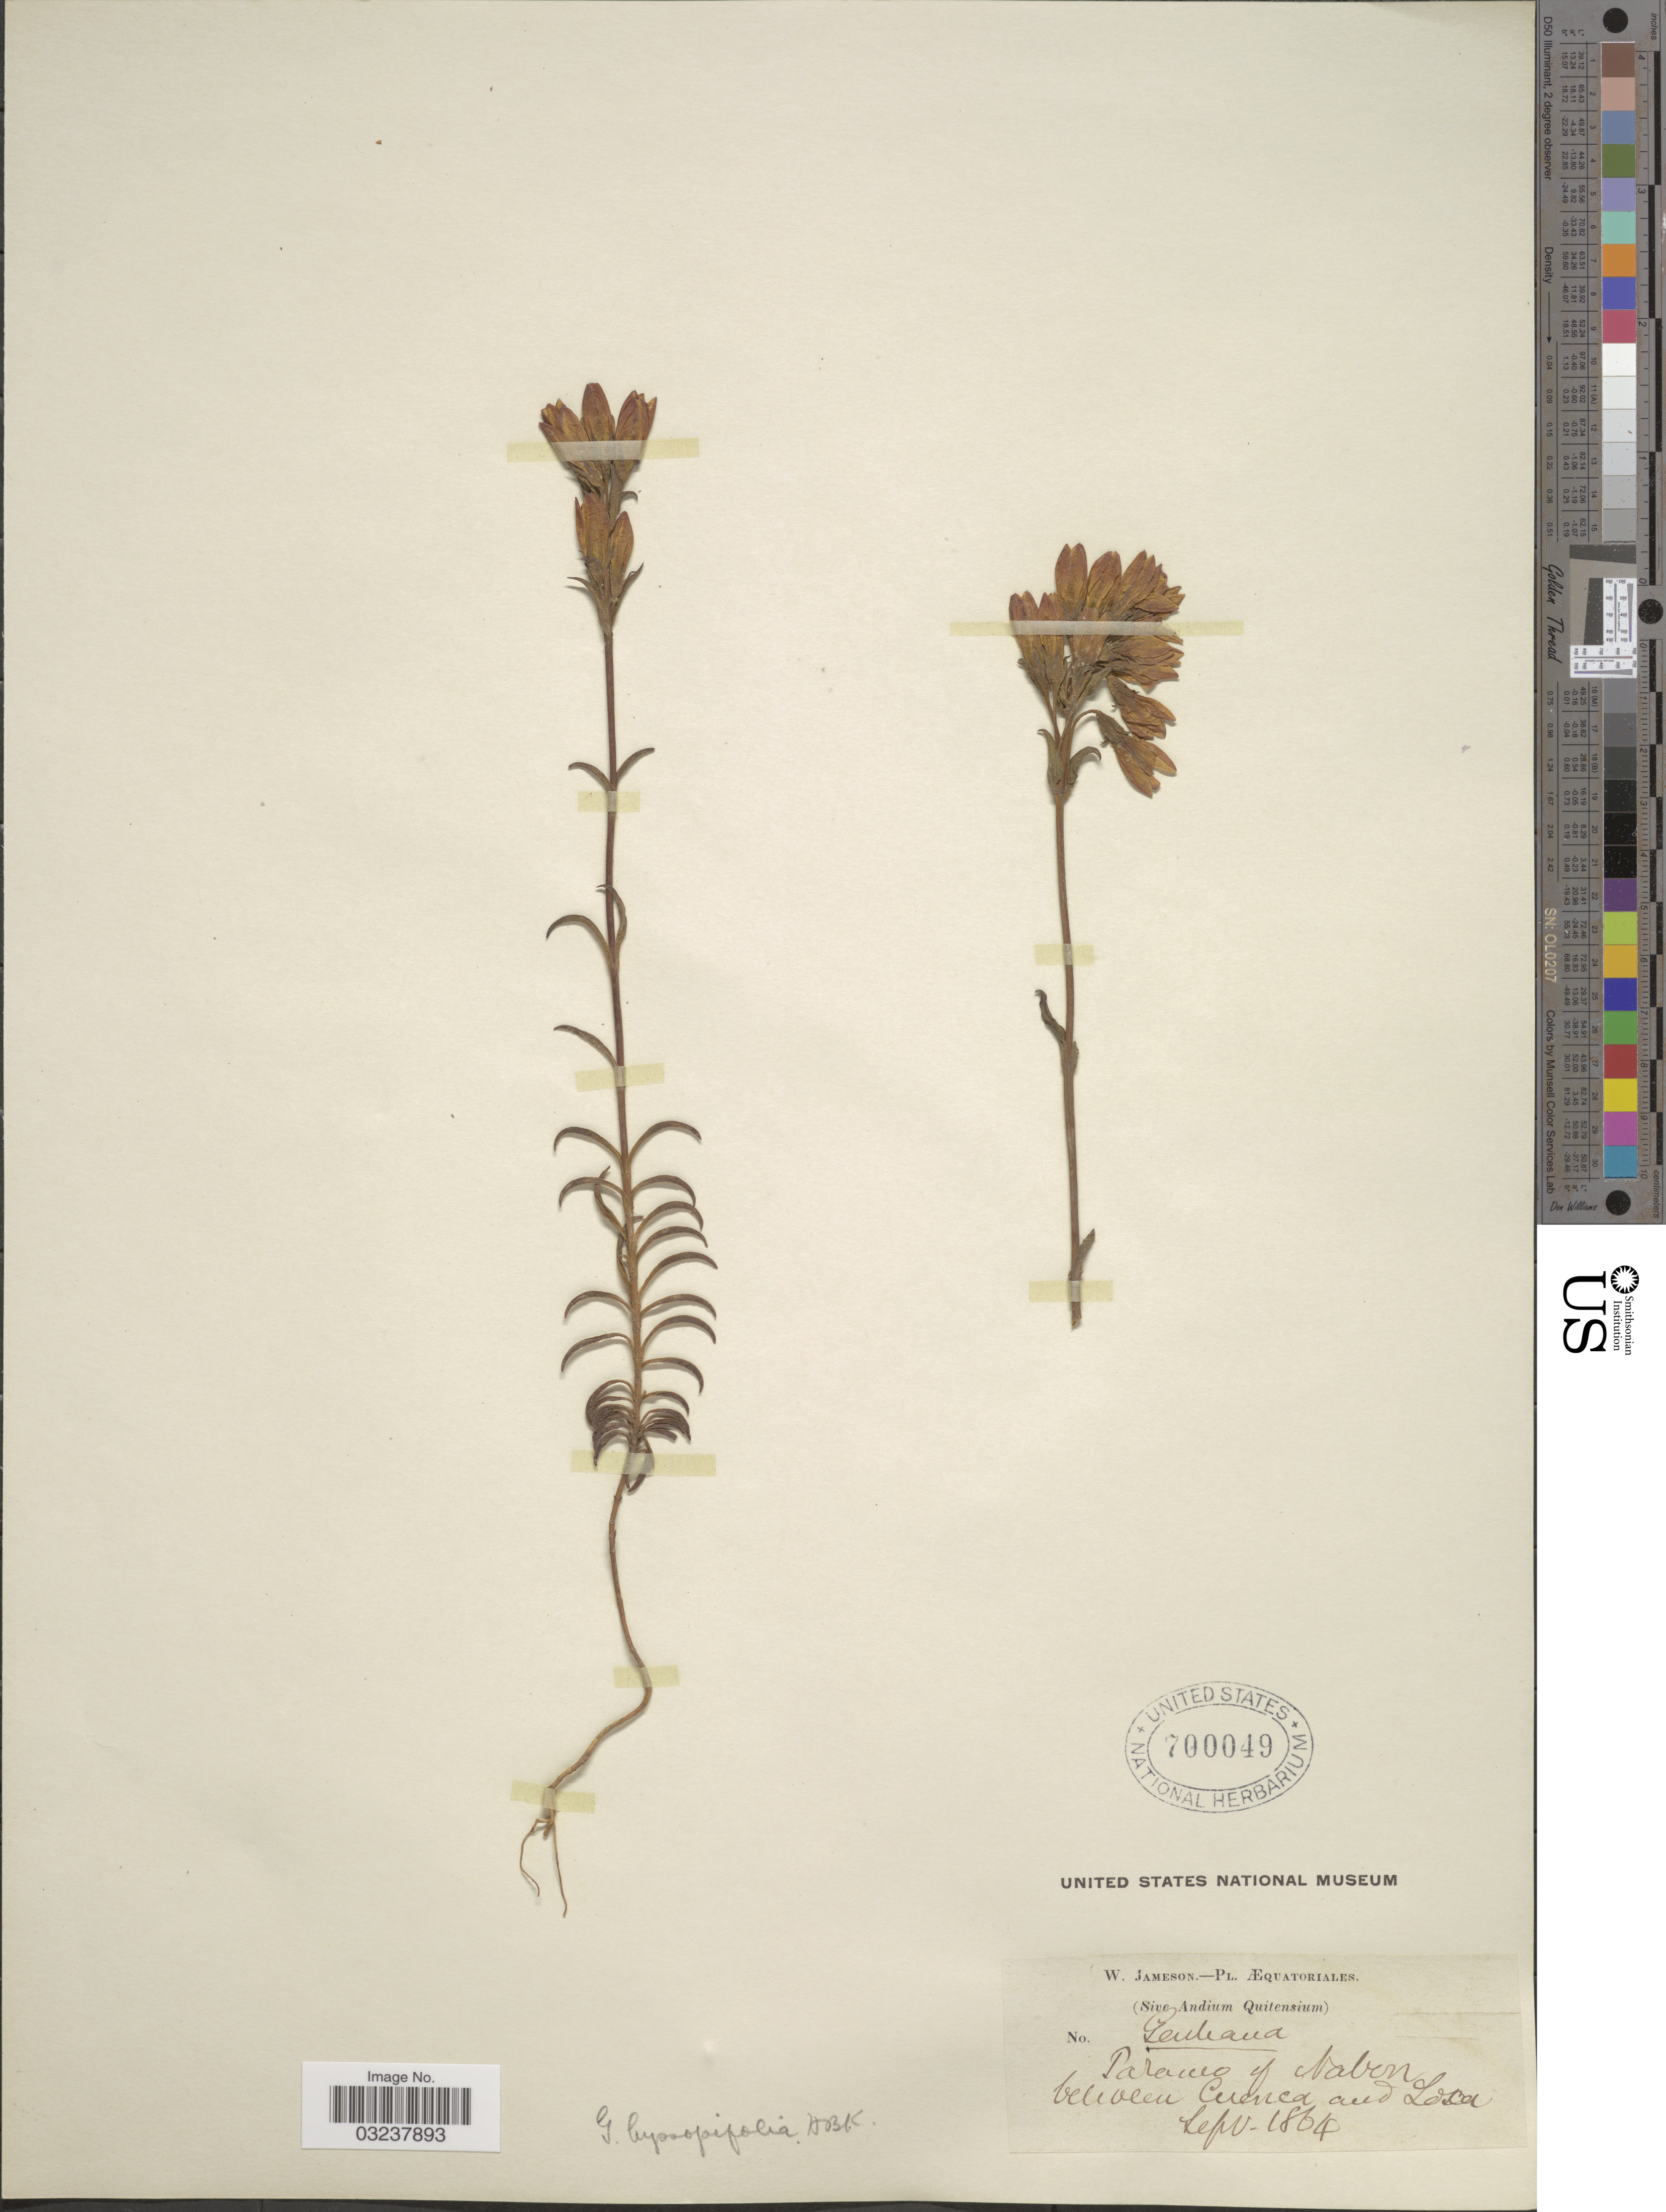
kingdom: Plantae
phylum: Tracheophyta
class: Magnoliopsida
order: Gentianales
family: Gentianaceae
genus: Gentianella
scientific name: Gentianella hyssopifolia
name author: (Kunth) Fabris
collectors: W. Jameson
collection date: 1864-09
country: Ecuador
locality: Paramo of Nabon between Cuenca and Loxa [interpreted].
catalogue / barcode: US 700049